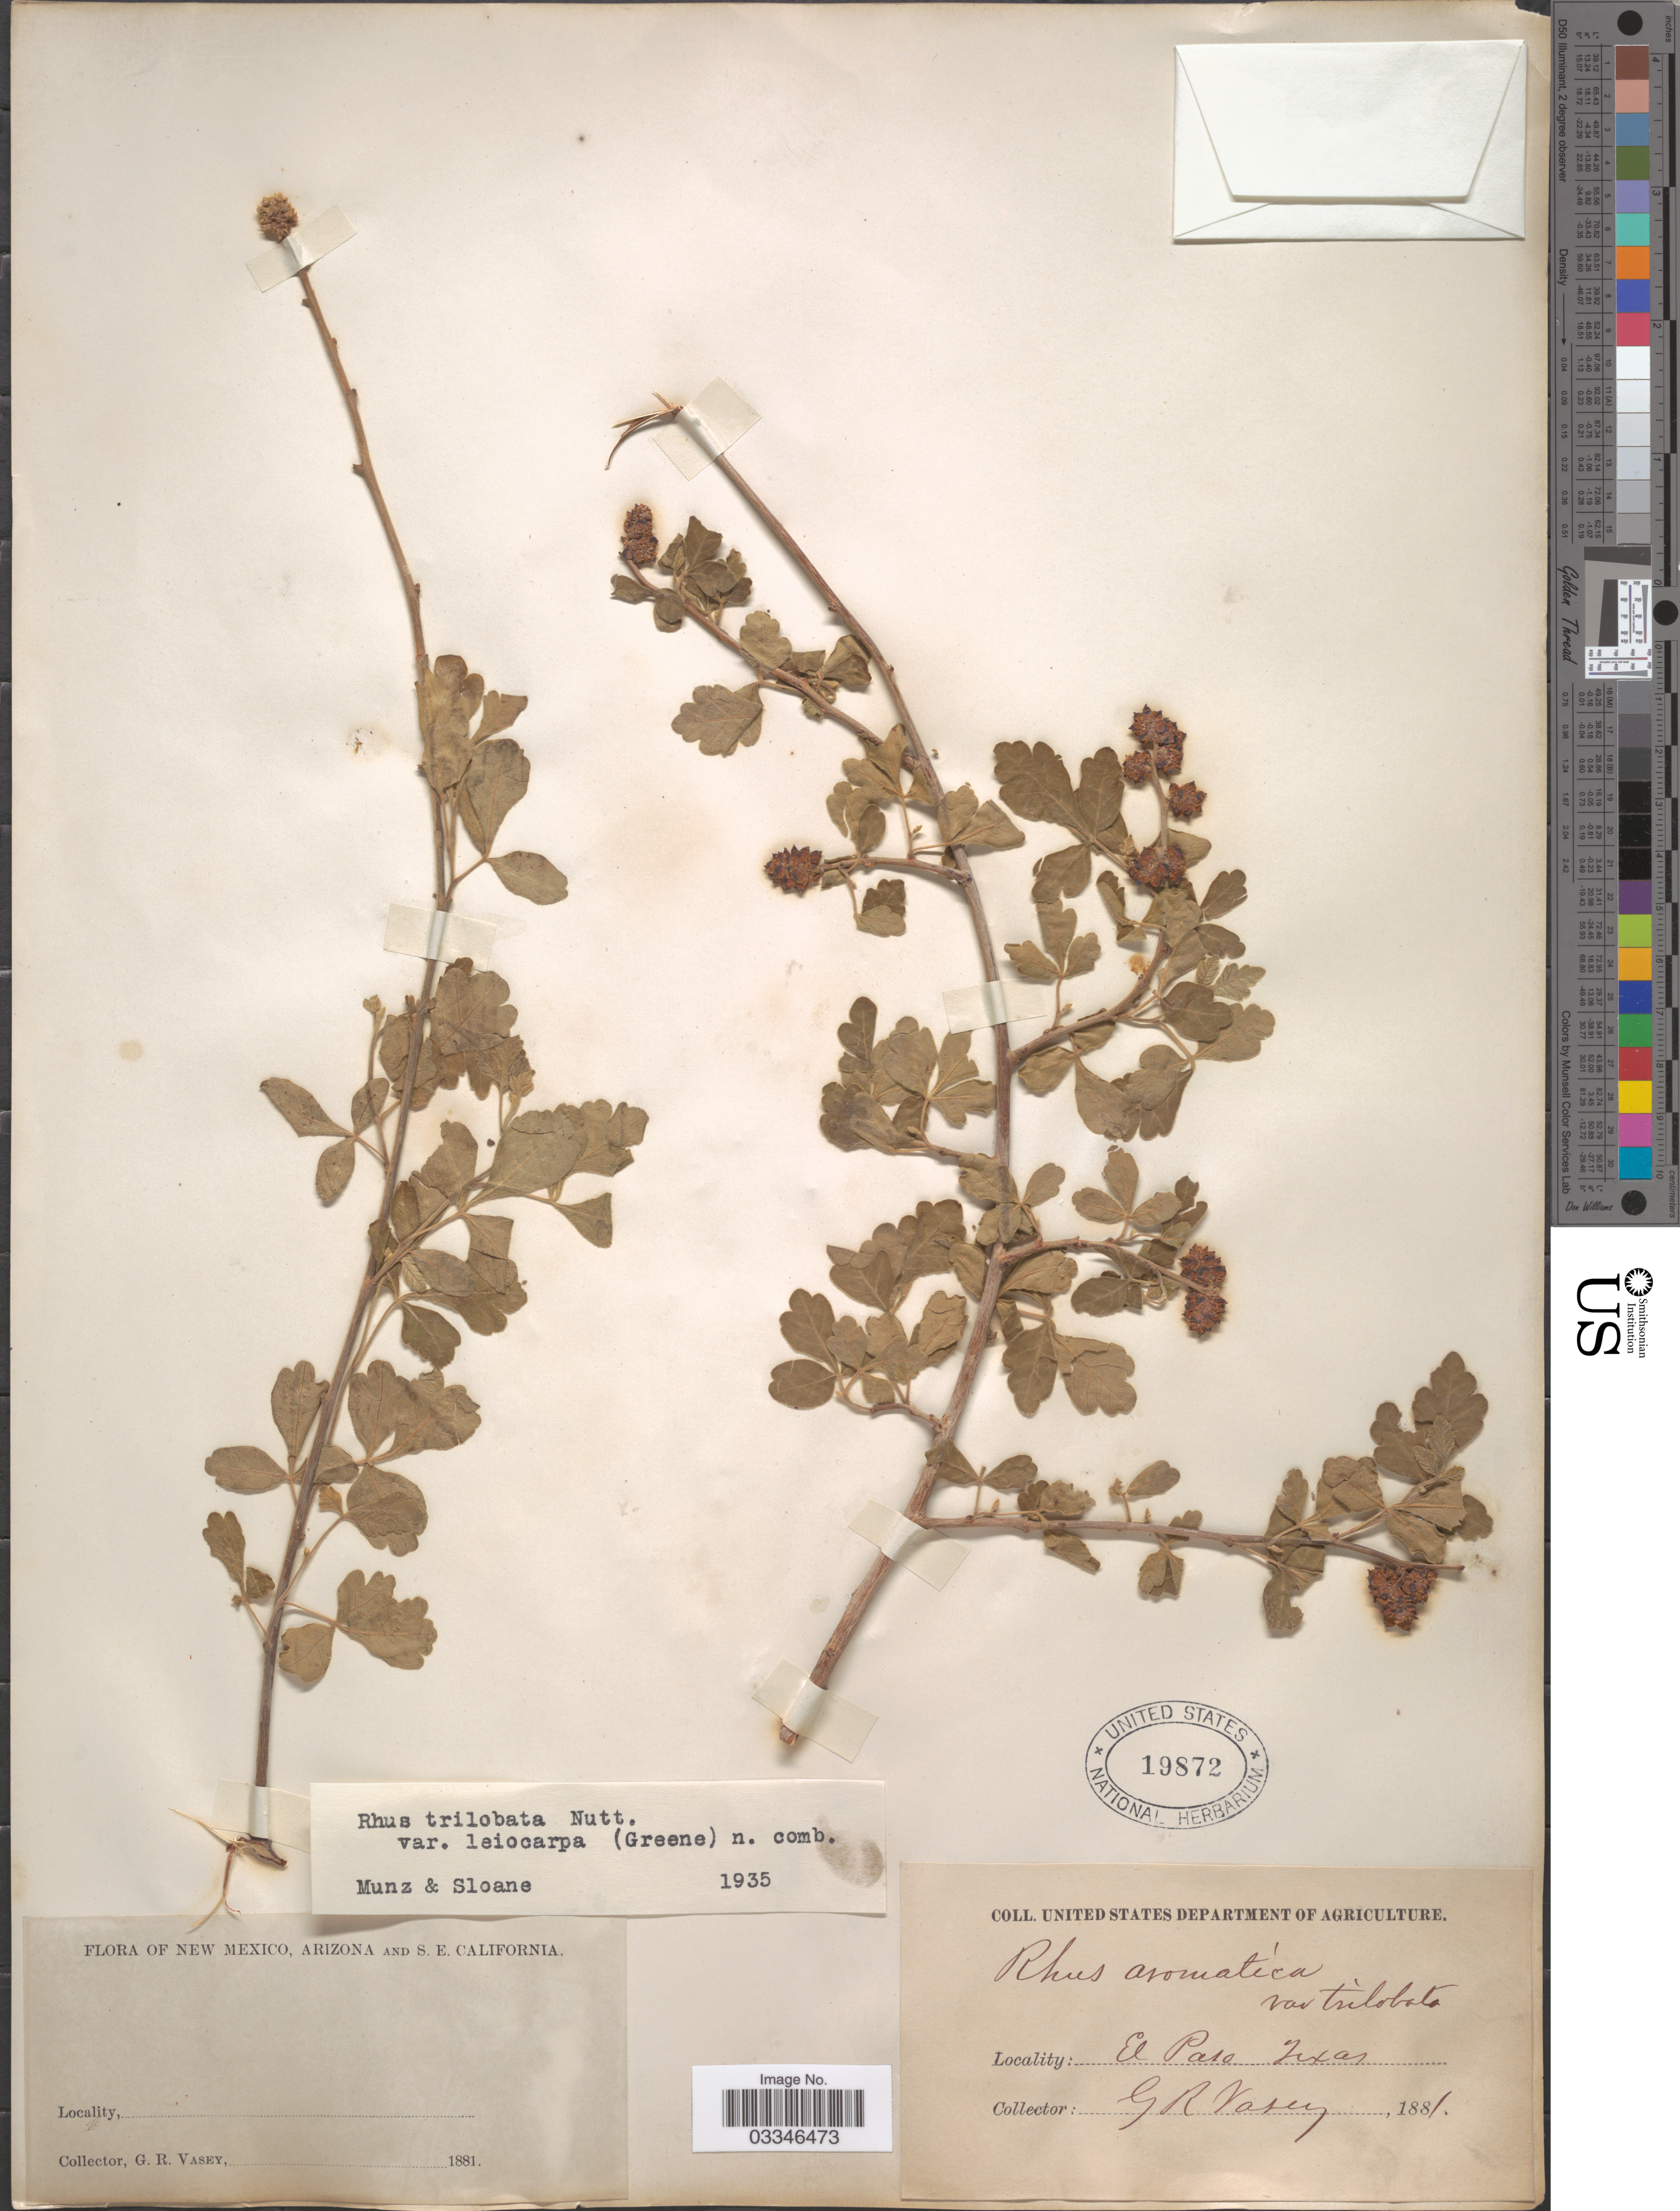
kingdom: Plantae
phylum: Tracheophyta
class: Magnoliopsida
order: Sapindales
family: Anacardiaceae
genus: Rhus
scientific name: Rhus trilobata var. leiocarpa (Greene) Munz & Sloane ined.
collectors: G. R. Vasey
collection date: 1881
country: United States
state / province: Texas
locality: El Paso.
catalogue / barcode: US 19872